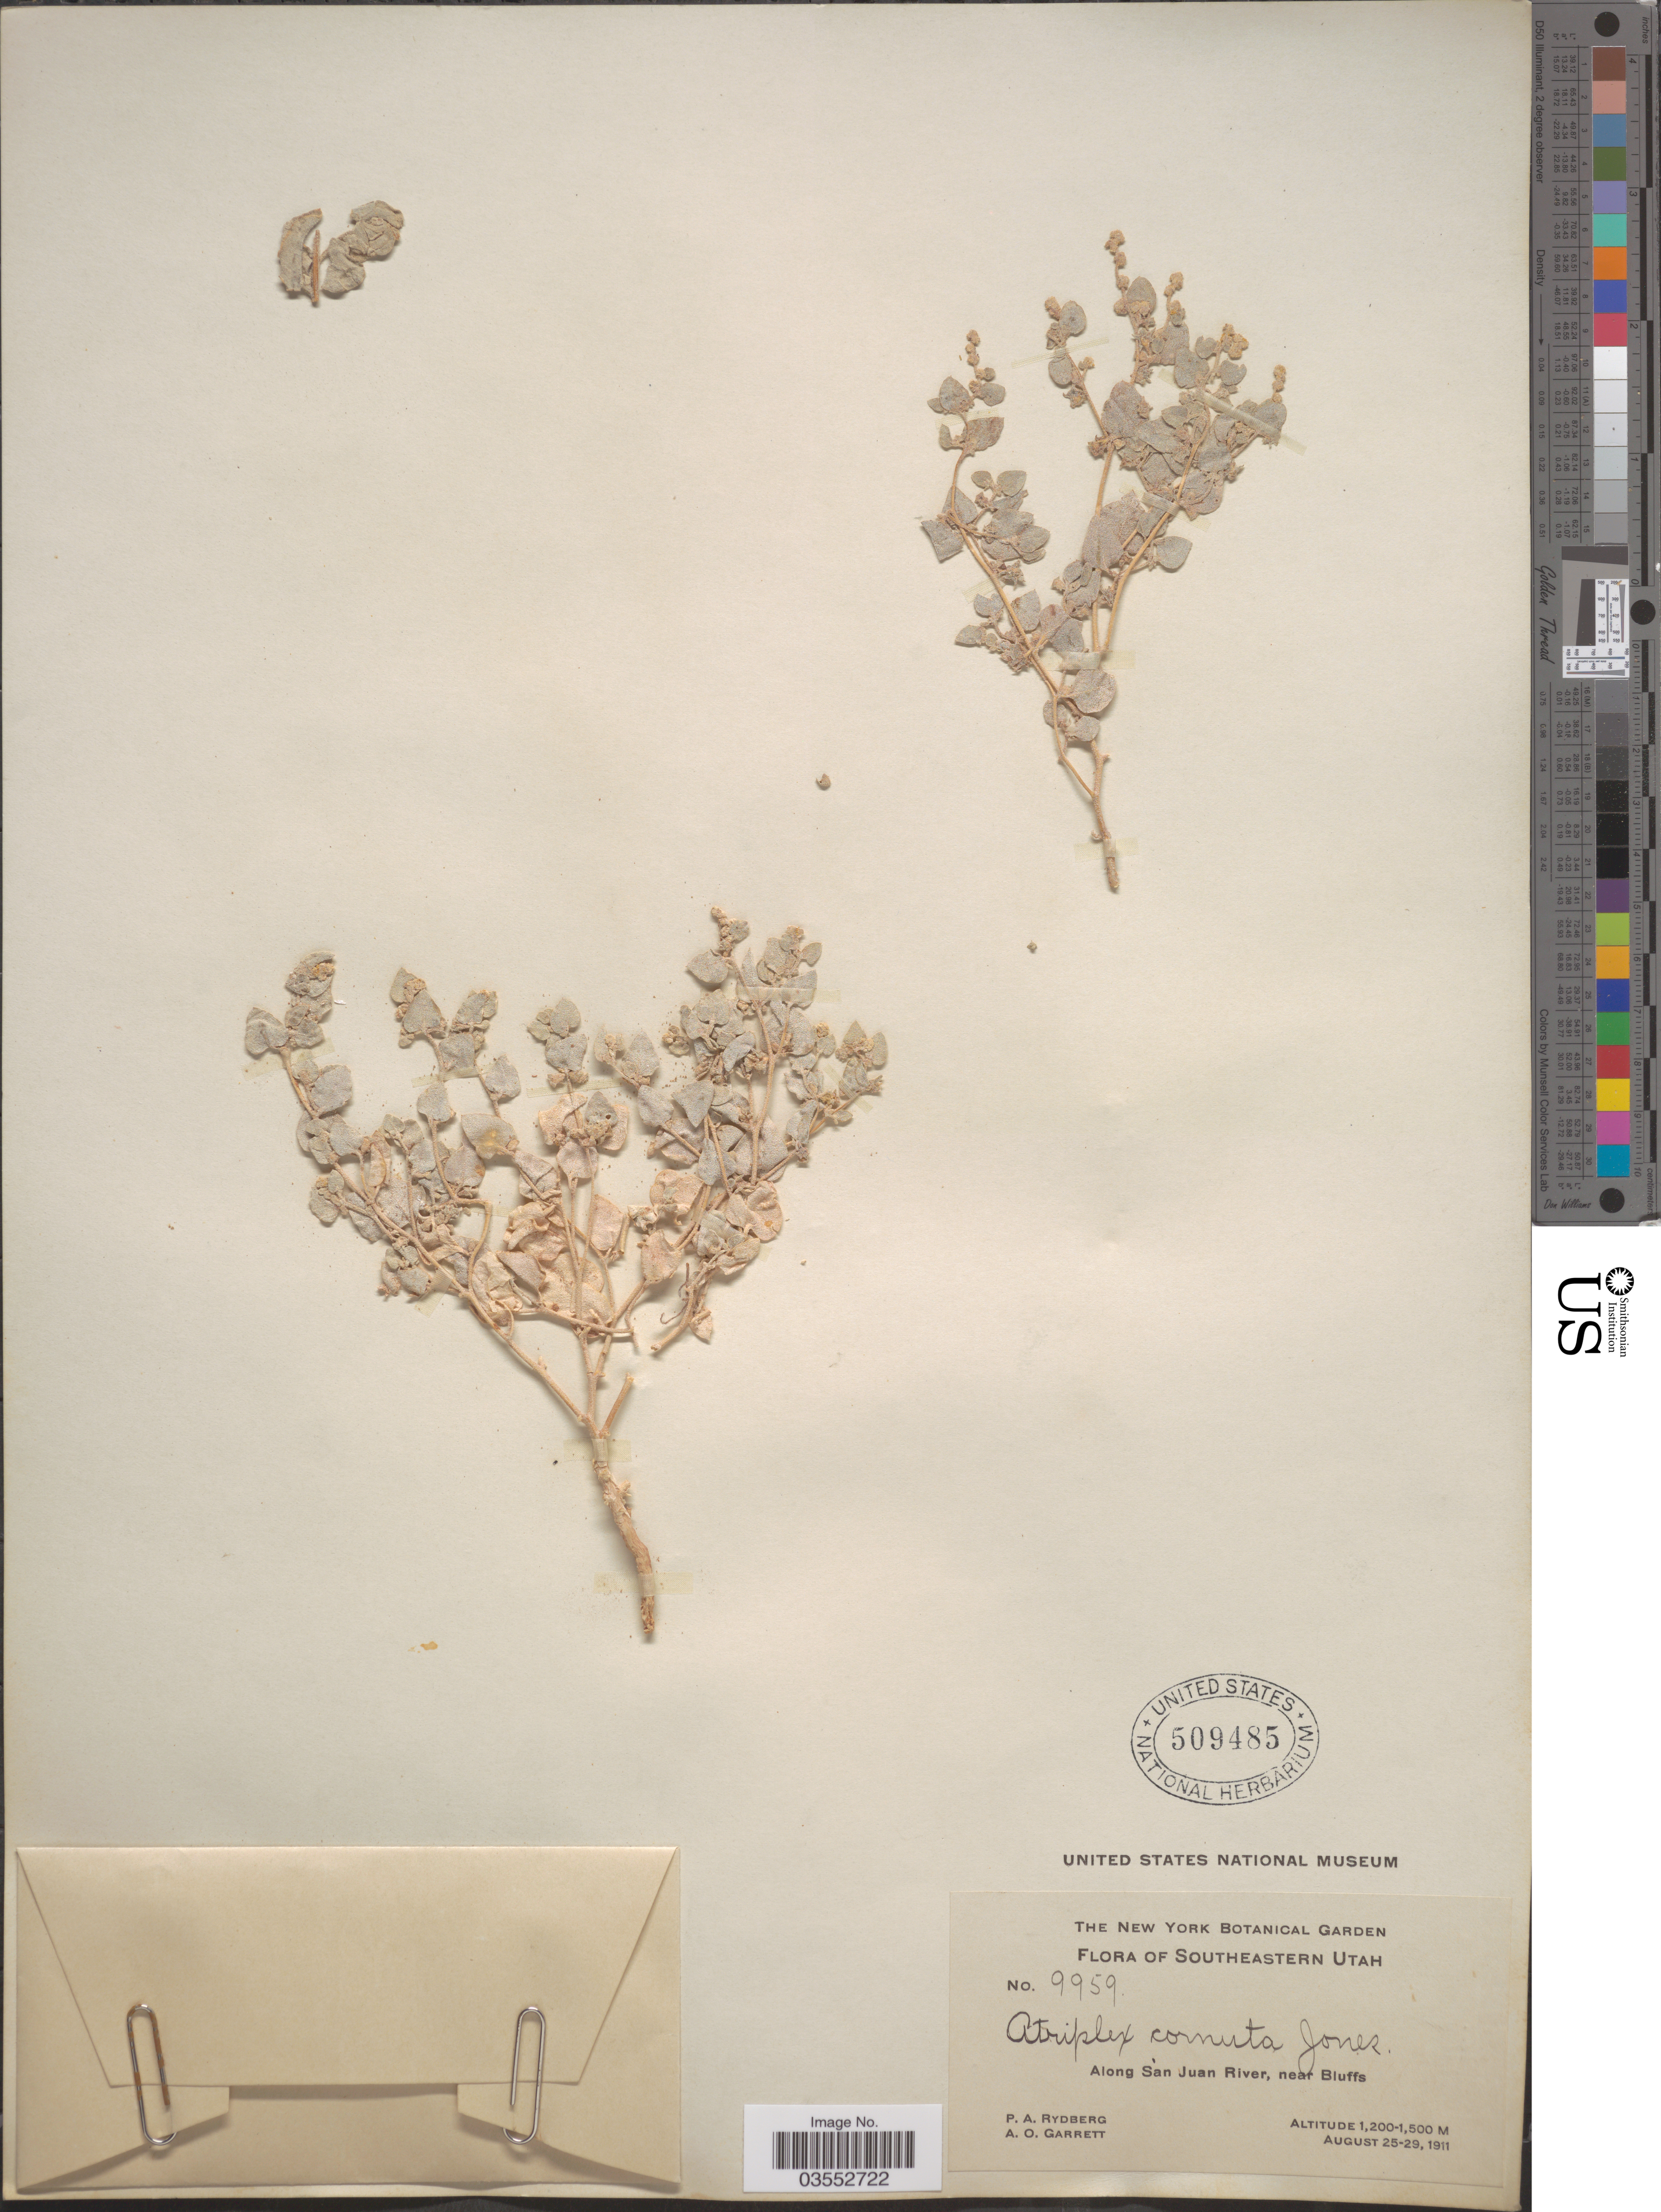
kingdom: Plantae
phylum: Tracheophyta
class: Magnoliopsida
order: Caryophyllales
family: Amaranthaceae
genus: Atriplex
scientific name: Atriplex saccaria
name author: S. Watson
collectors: P. A. Rydberg & A. O. Garrett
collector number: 9959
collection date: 1911-08-25/1911-08-29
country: United States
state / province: Utah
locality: Southestern Utah. Along San Juan River, near Bluffs.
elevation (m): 1200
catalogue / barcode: US 509485